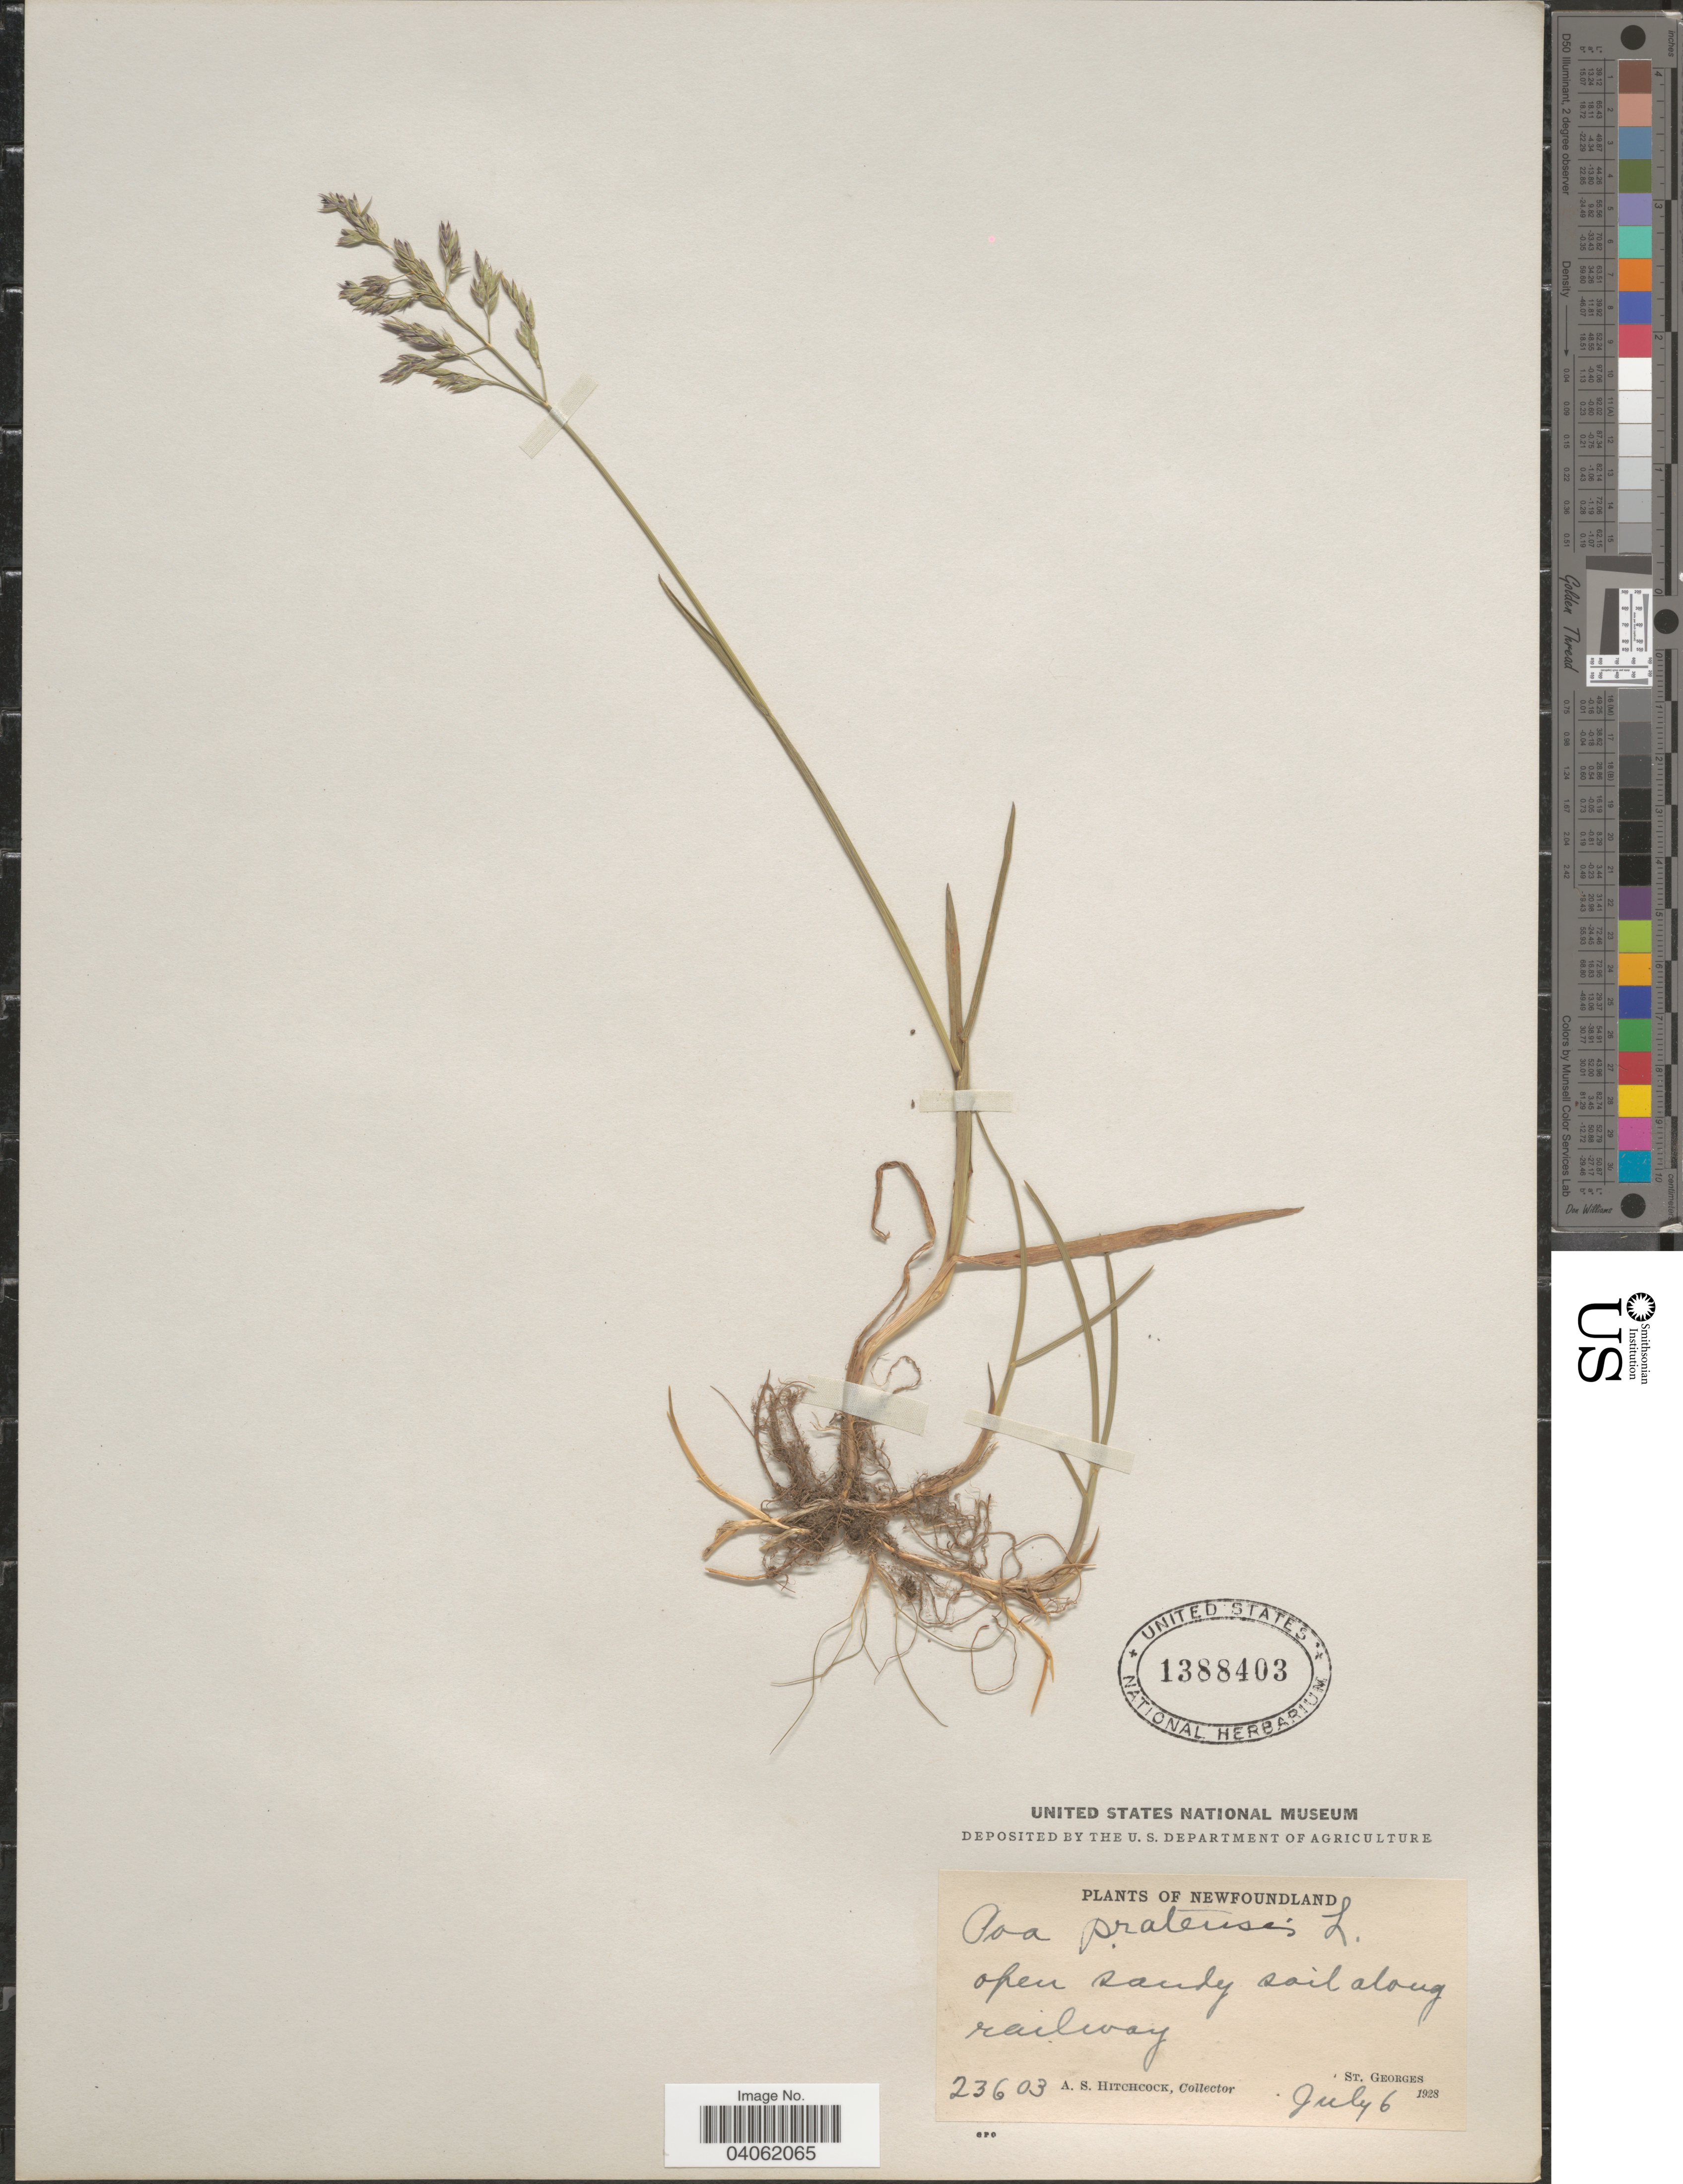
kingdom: Plantae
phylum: Tracheophyta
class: Liliopsida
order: Poales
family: Poaceae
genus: Poa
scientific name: Poa pratensis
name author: L.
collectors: A. S. Hitchcock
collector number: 23603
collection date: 1928-07-06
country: Canada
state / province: Newfoundland and Labrador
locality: St. Georges.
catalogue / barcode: US 1388403